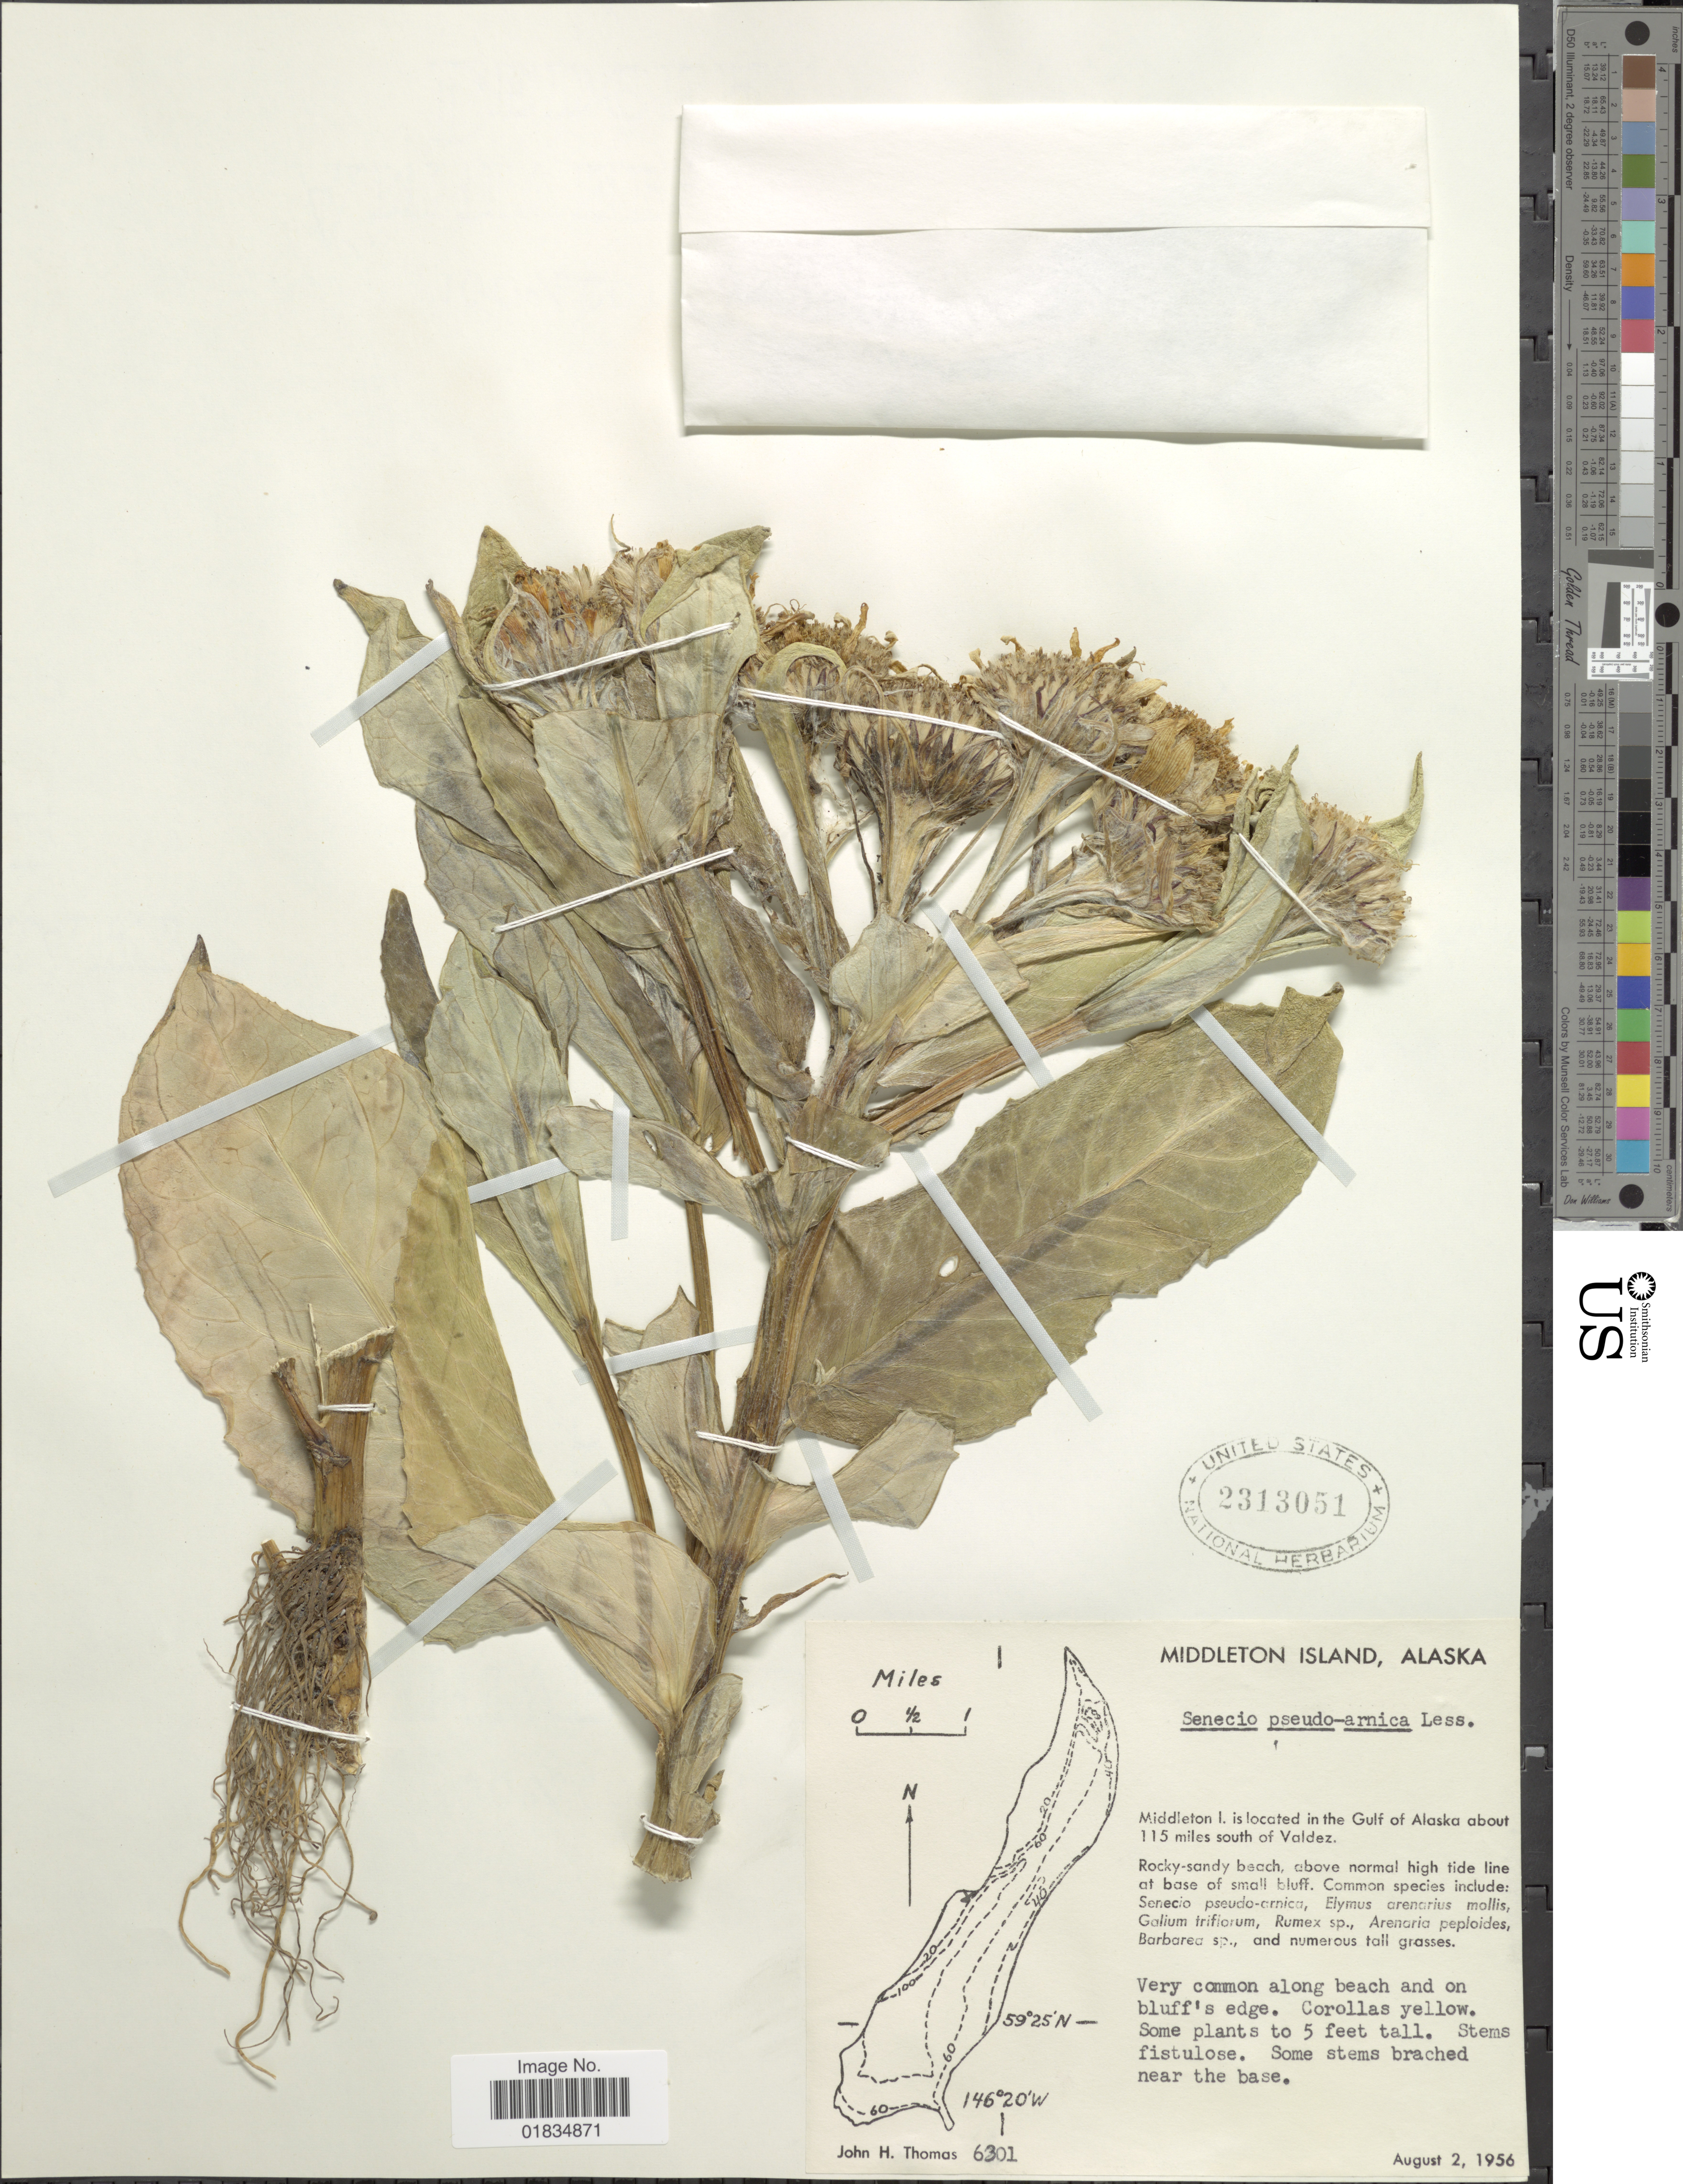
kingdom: Plantae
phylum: Tracheophyta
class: Magnoliopsida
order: Asterales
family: Asteraceae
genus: Senecio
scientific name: Senecio pseudoarnica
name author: Less.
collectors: J. H. Thomas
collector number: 6301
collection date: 1956-08-02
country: United States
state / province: Alaska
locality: Middleton Island, In the Gulf of Alaska about 115 miles south of Valdez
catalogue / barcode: US 2313051